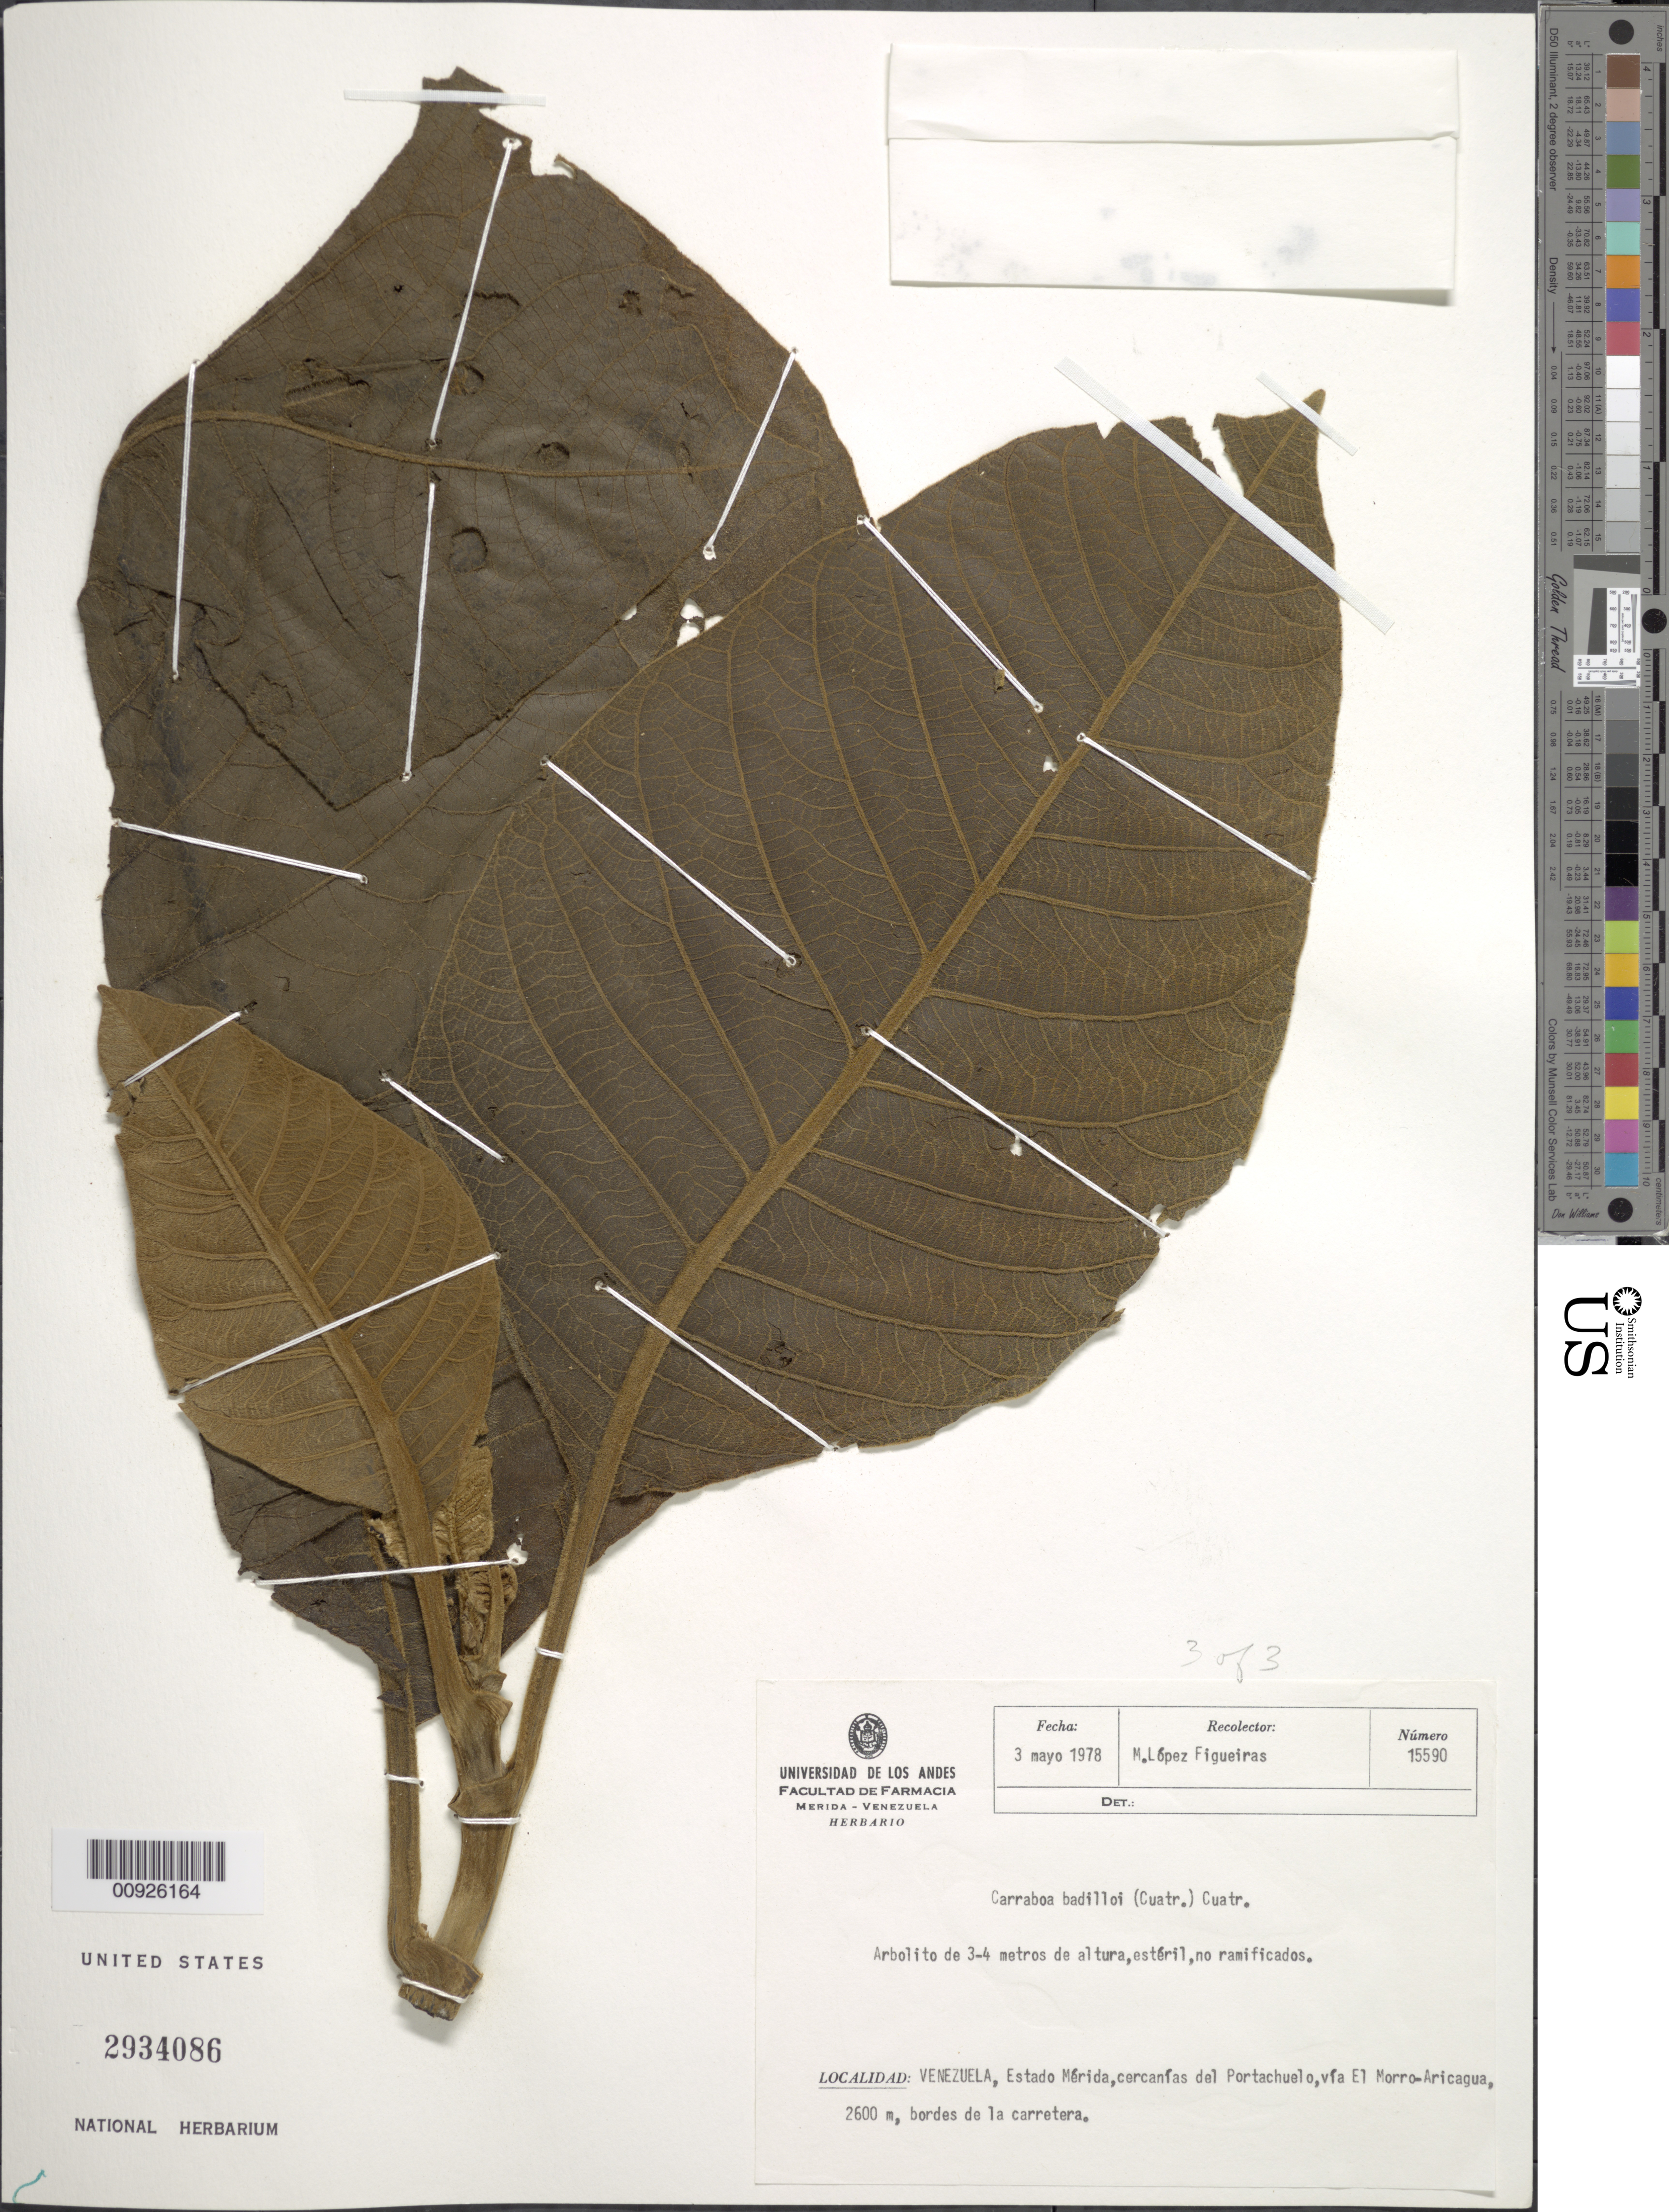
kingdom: Plantae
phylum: Tracheophyta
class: Magnoliopsida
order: Asterales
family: Asteraceae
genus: Carramboa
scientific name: Carramboa badilloi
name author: (Cuatrec.) Cuatrec.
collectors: M. López Figueiras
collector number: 15590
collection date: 1978-05-03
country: Venezuela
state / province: Mérida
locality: Cercanias del Portachuelo, via El Morro-Aricagua, bordes de la carretera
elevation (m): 2600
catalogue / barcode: US 2934086